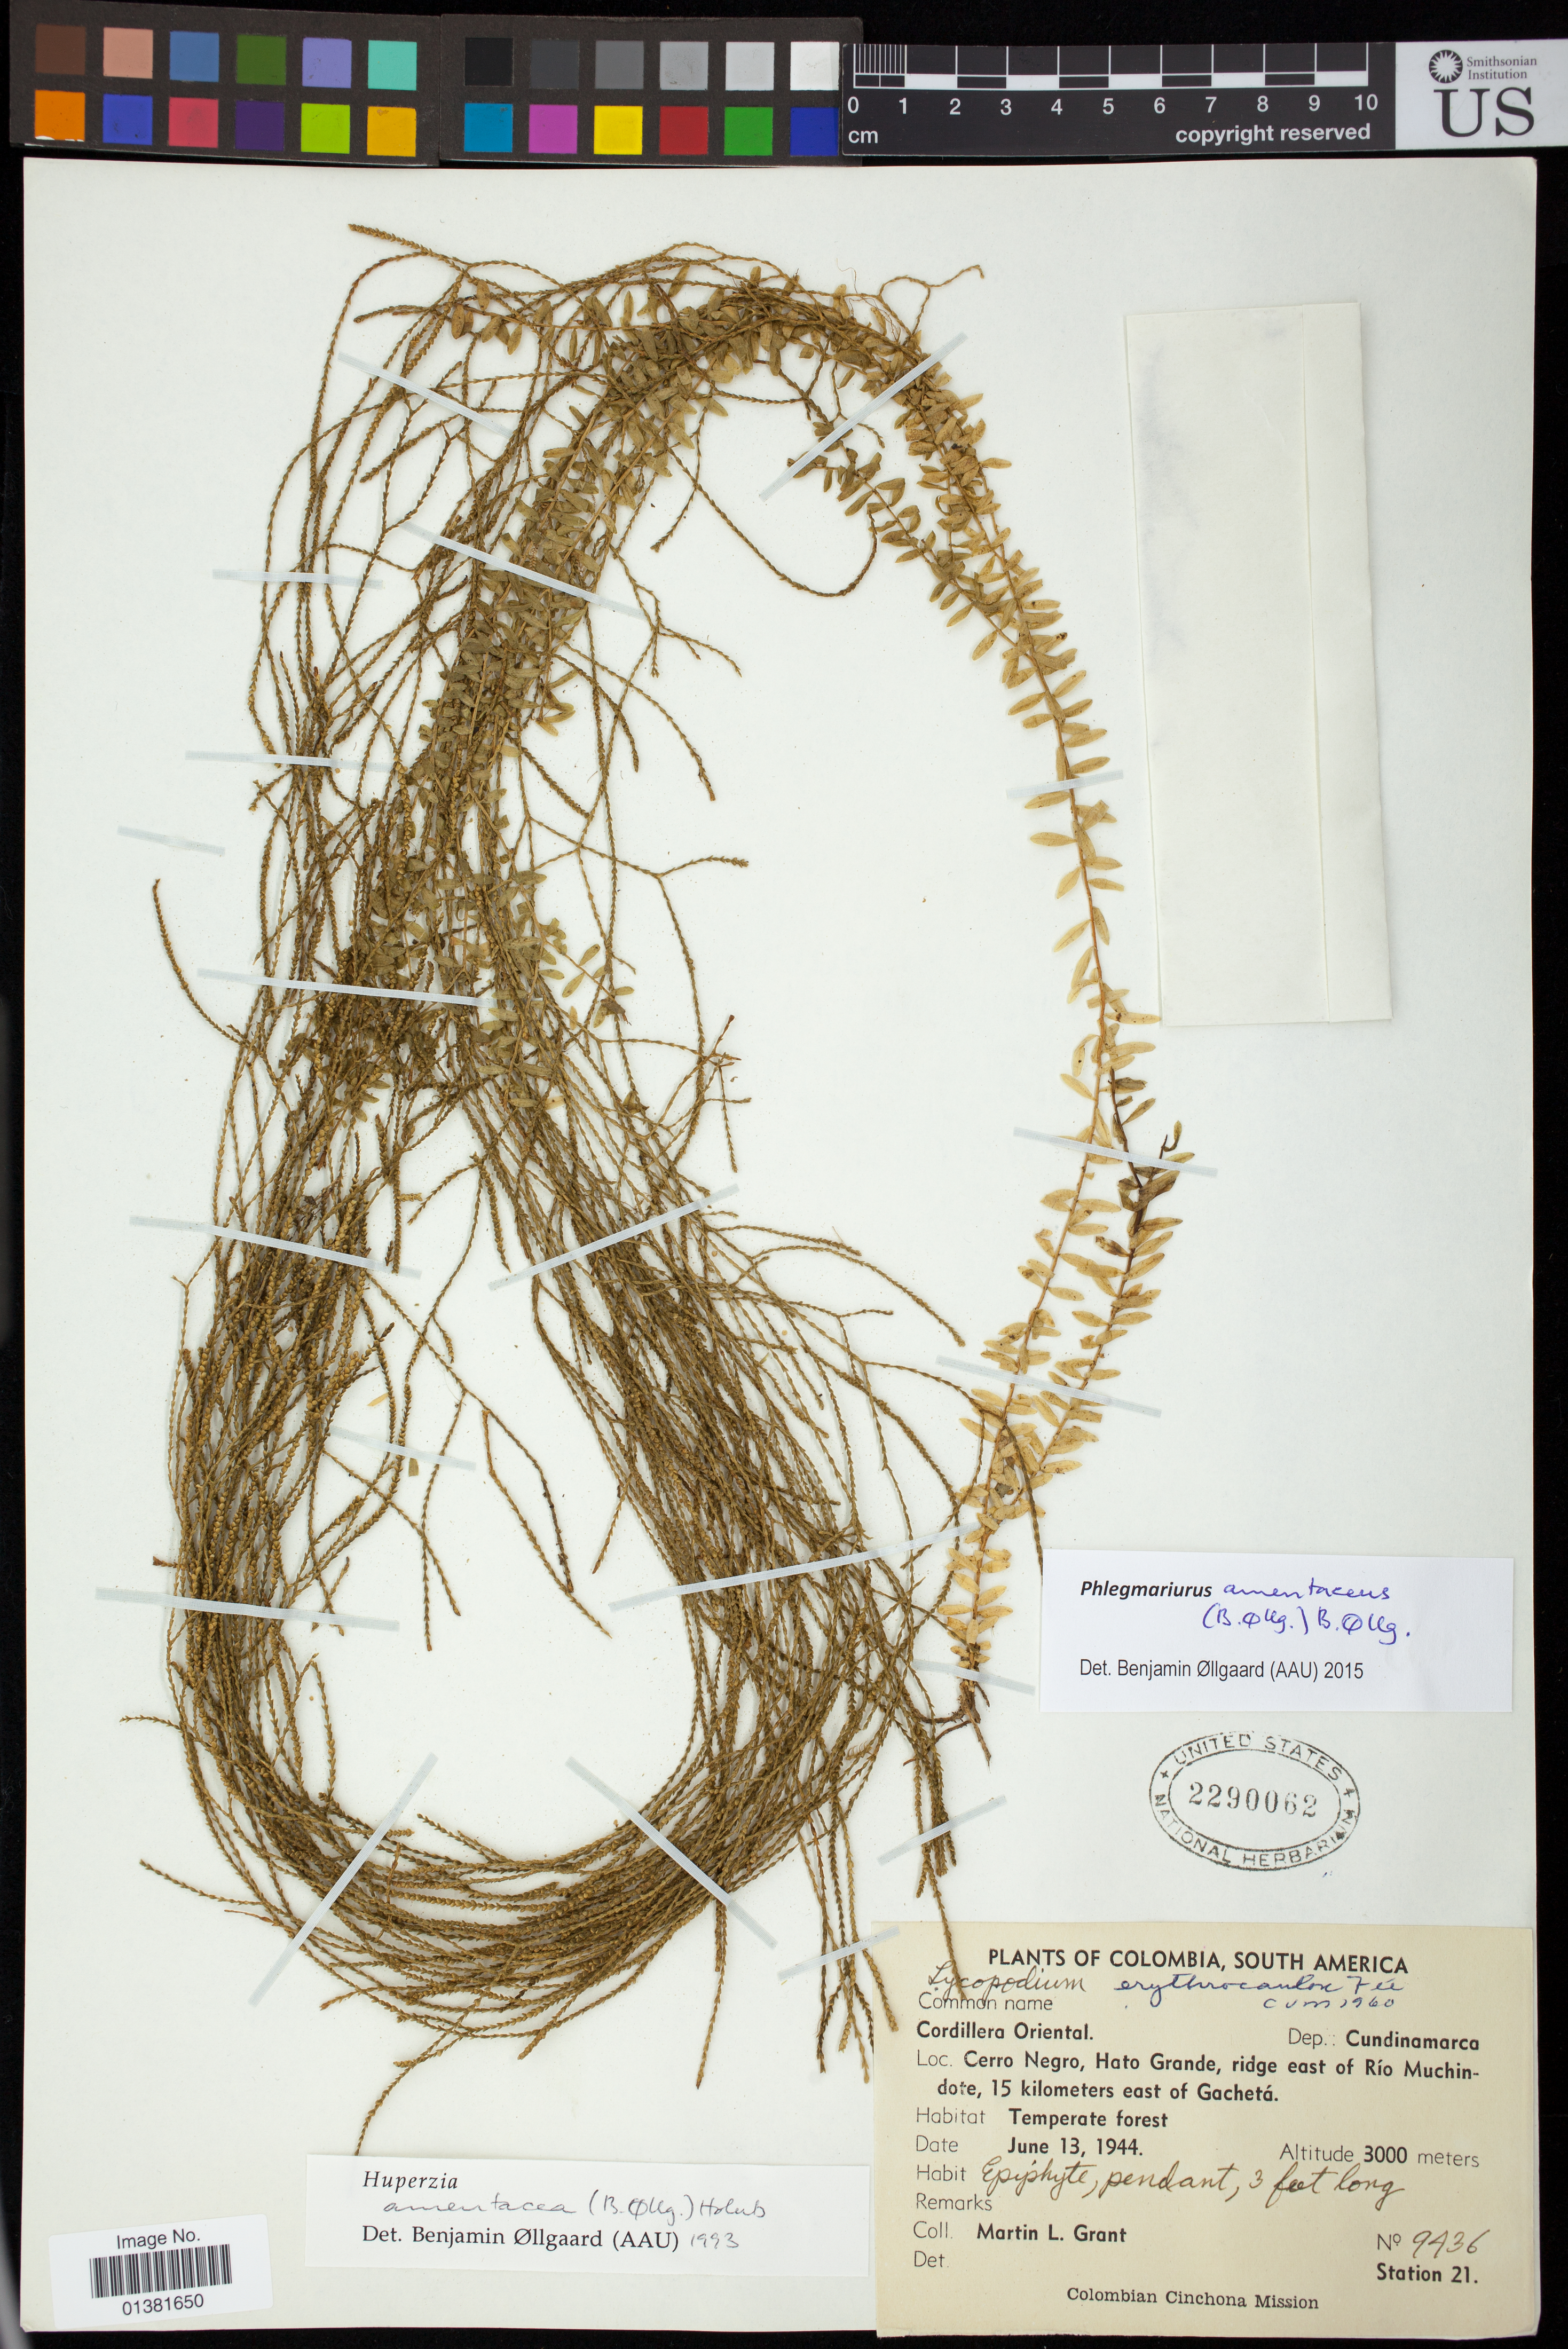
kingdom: Plantae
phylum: Tracheophyta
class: Lycopodiopsida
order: Lycopodiales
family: Lycopodiaceae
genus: Phlegmariurus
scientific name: Phlegmariurus amentaceus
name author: (B. Øllg.) B. Øllg.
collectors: M. L. Grant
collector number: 9436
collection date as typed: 13 Jun 1944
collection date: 1944-06-13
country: Colombia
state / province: Cundinamarca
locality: Cerro Negro, Hato Grande, E of Rio Muchindote, E of Gacheta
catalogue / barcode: US 2290062